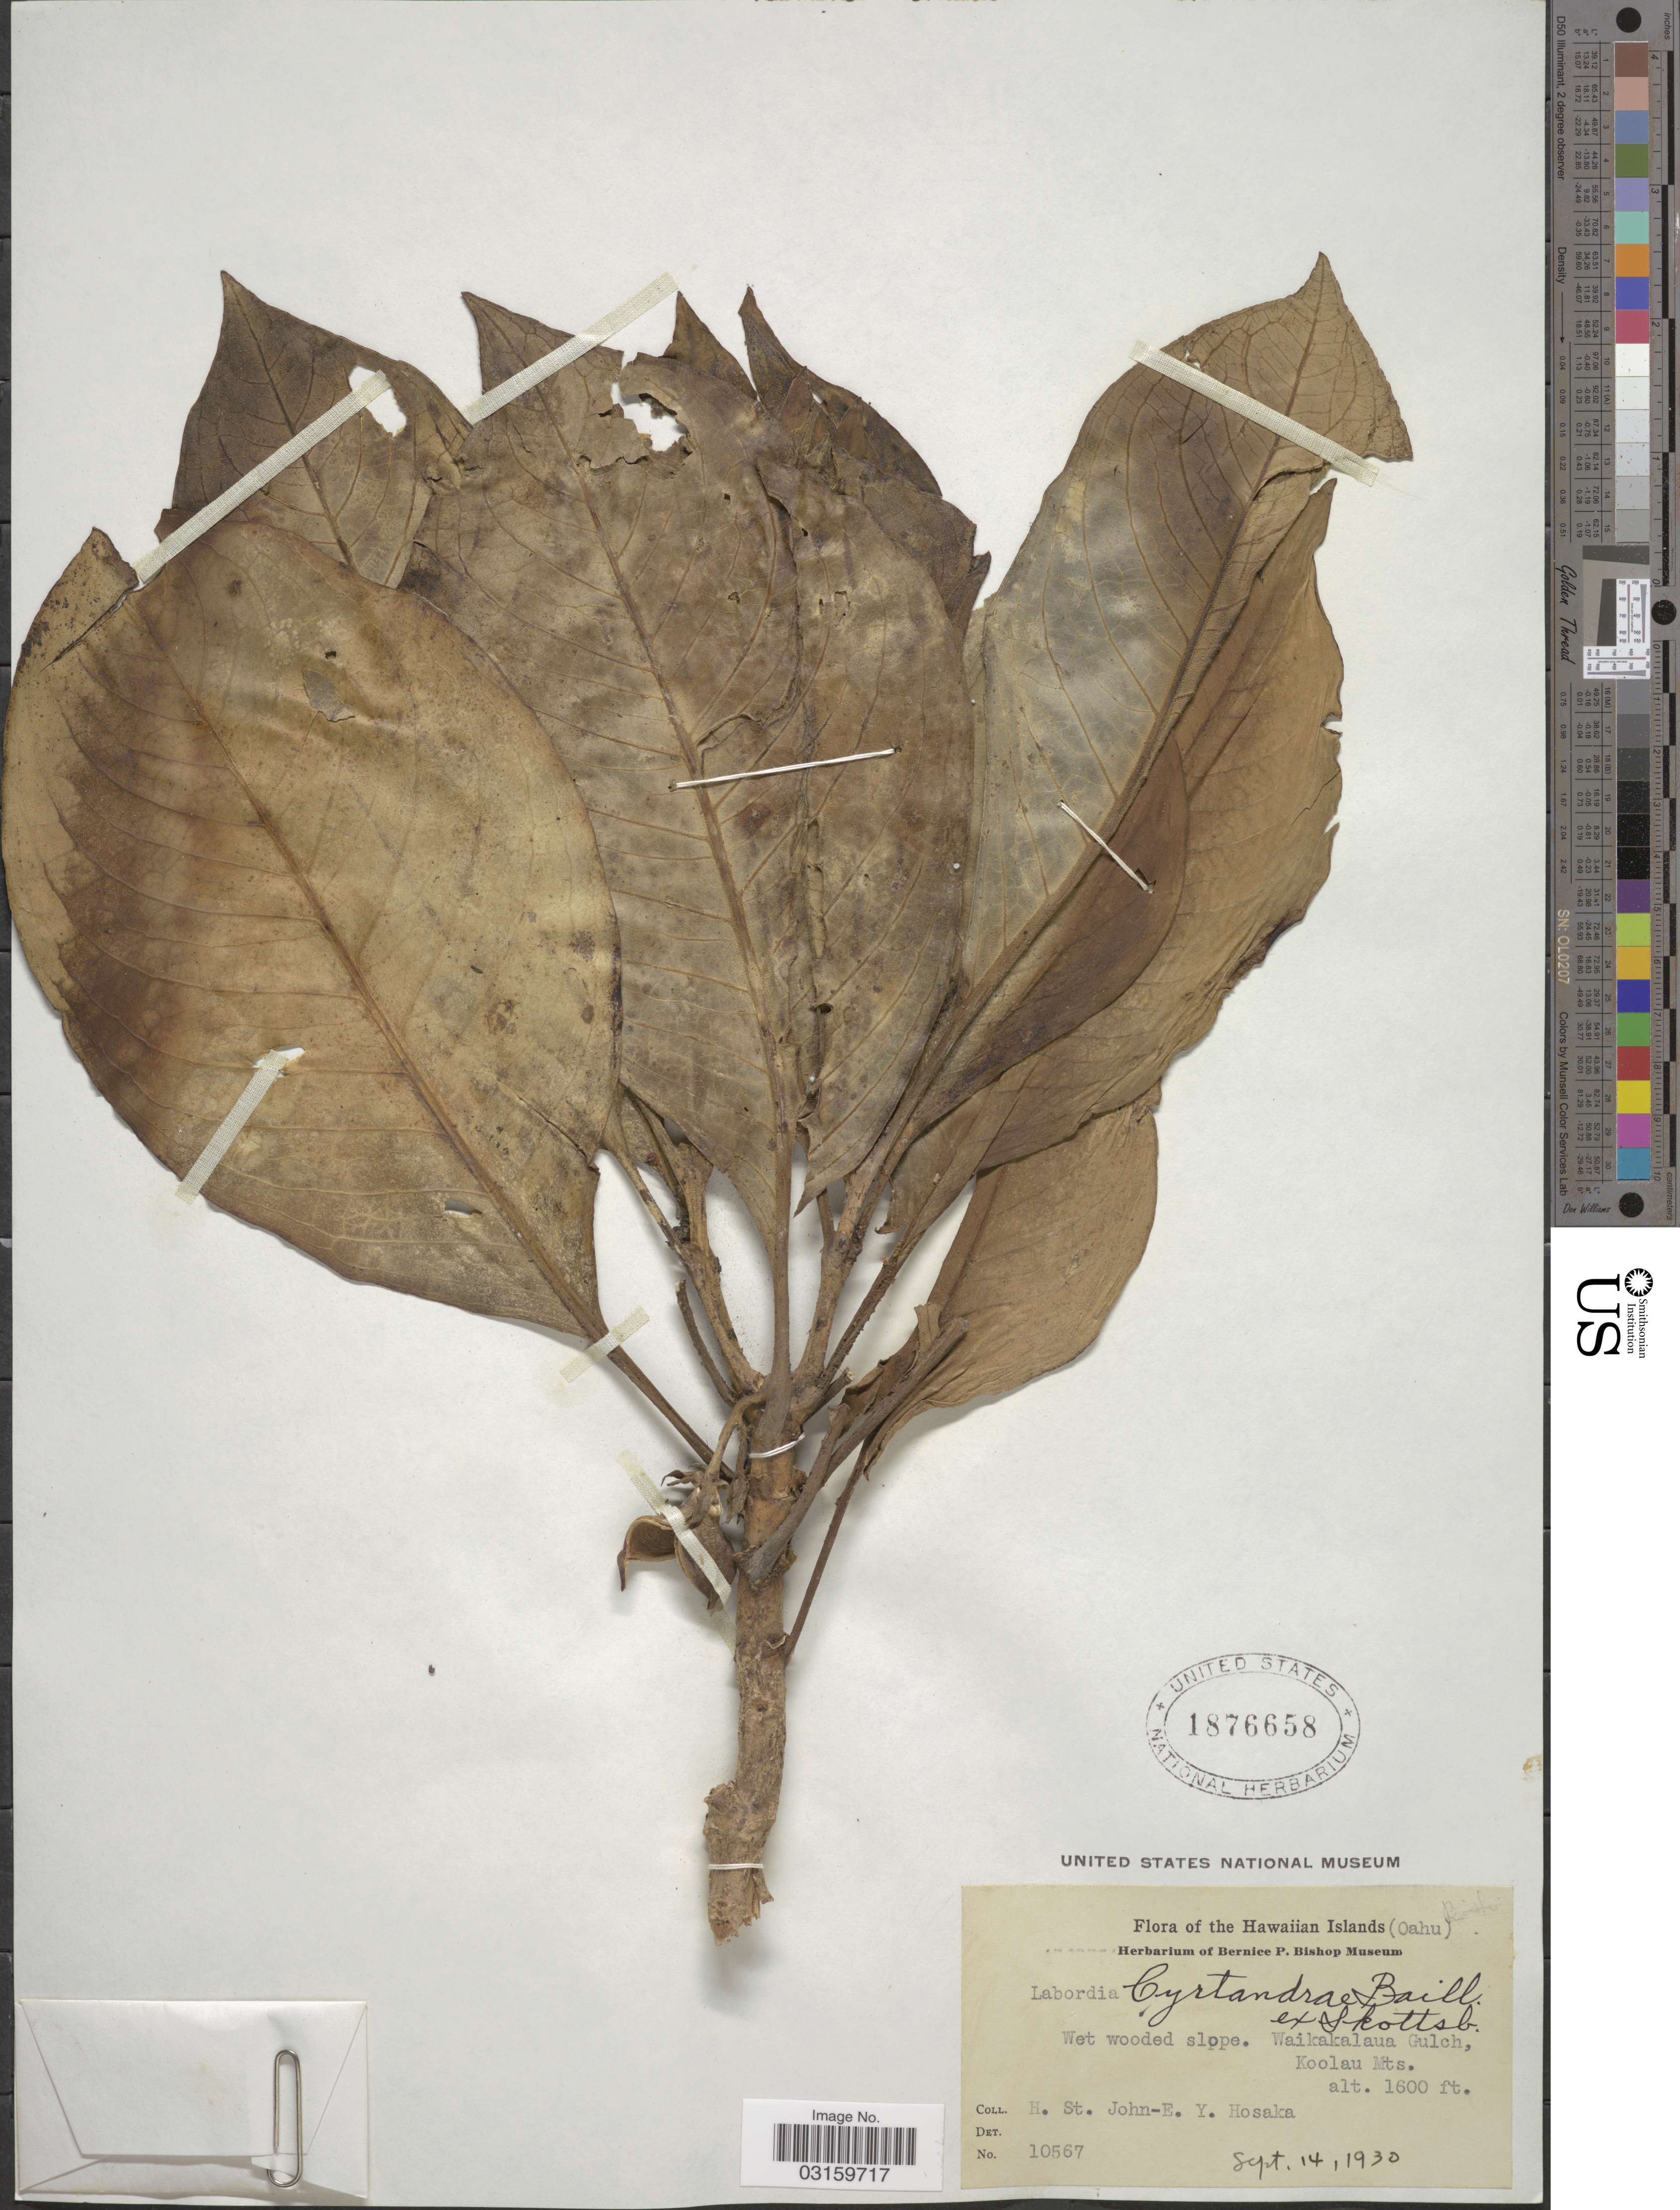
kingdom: Plantae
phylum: Tracheophyta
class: Magnoliopsida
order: Gentianales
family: Loganiaceae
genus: Geniostoma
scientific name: Geniostoma cyrtandrae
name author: Baill.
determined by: Wagner, W. L., (BOT), Smithsonian Institution - National Museum of Natural History (UNITED STATES)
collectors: H. St. John & E. Y. Hosaka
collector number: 10567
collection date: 1930-09-14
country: United States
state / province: Hawaii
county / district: Honolulu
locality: Hawaiian Islands, (Oahu), Waikakalaua Gulch, Koolau Mts.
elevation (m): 488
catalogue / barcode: US 1876658